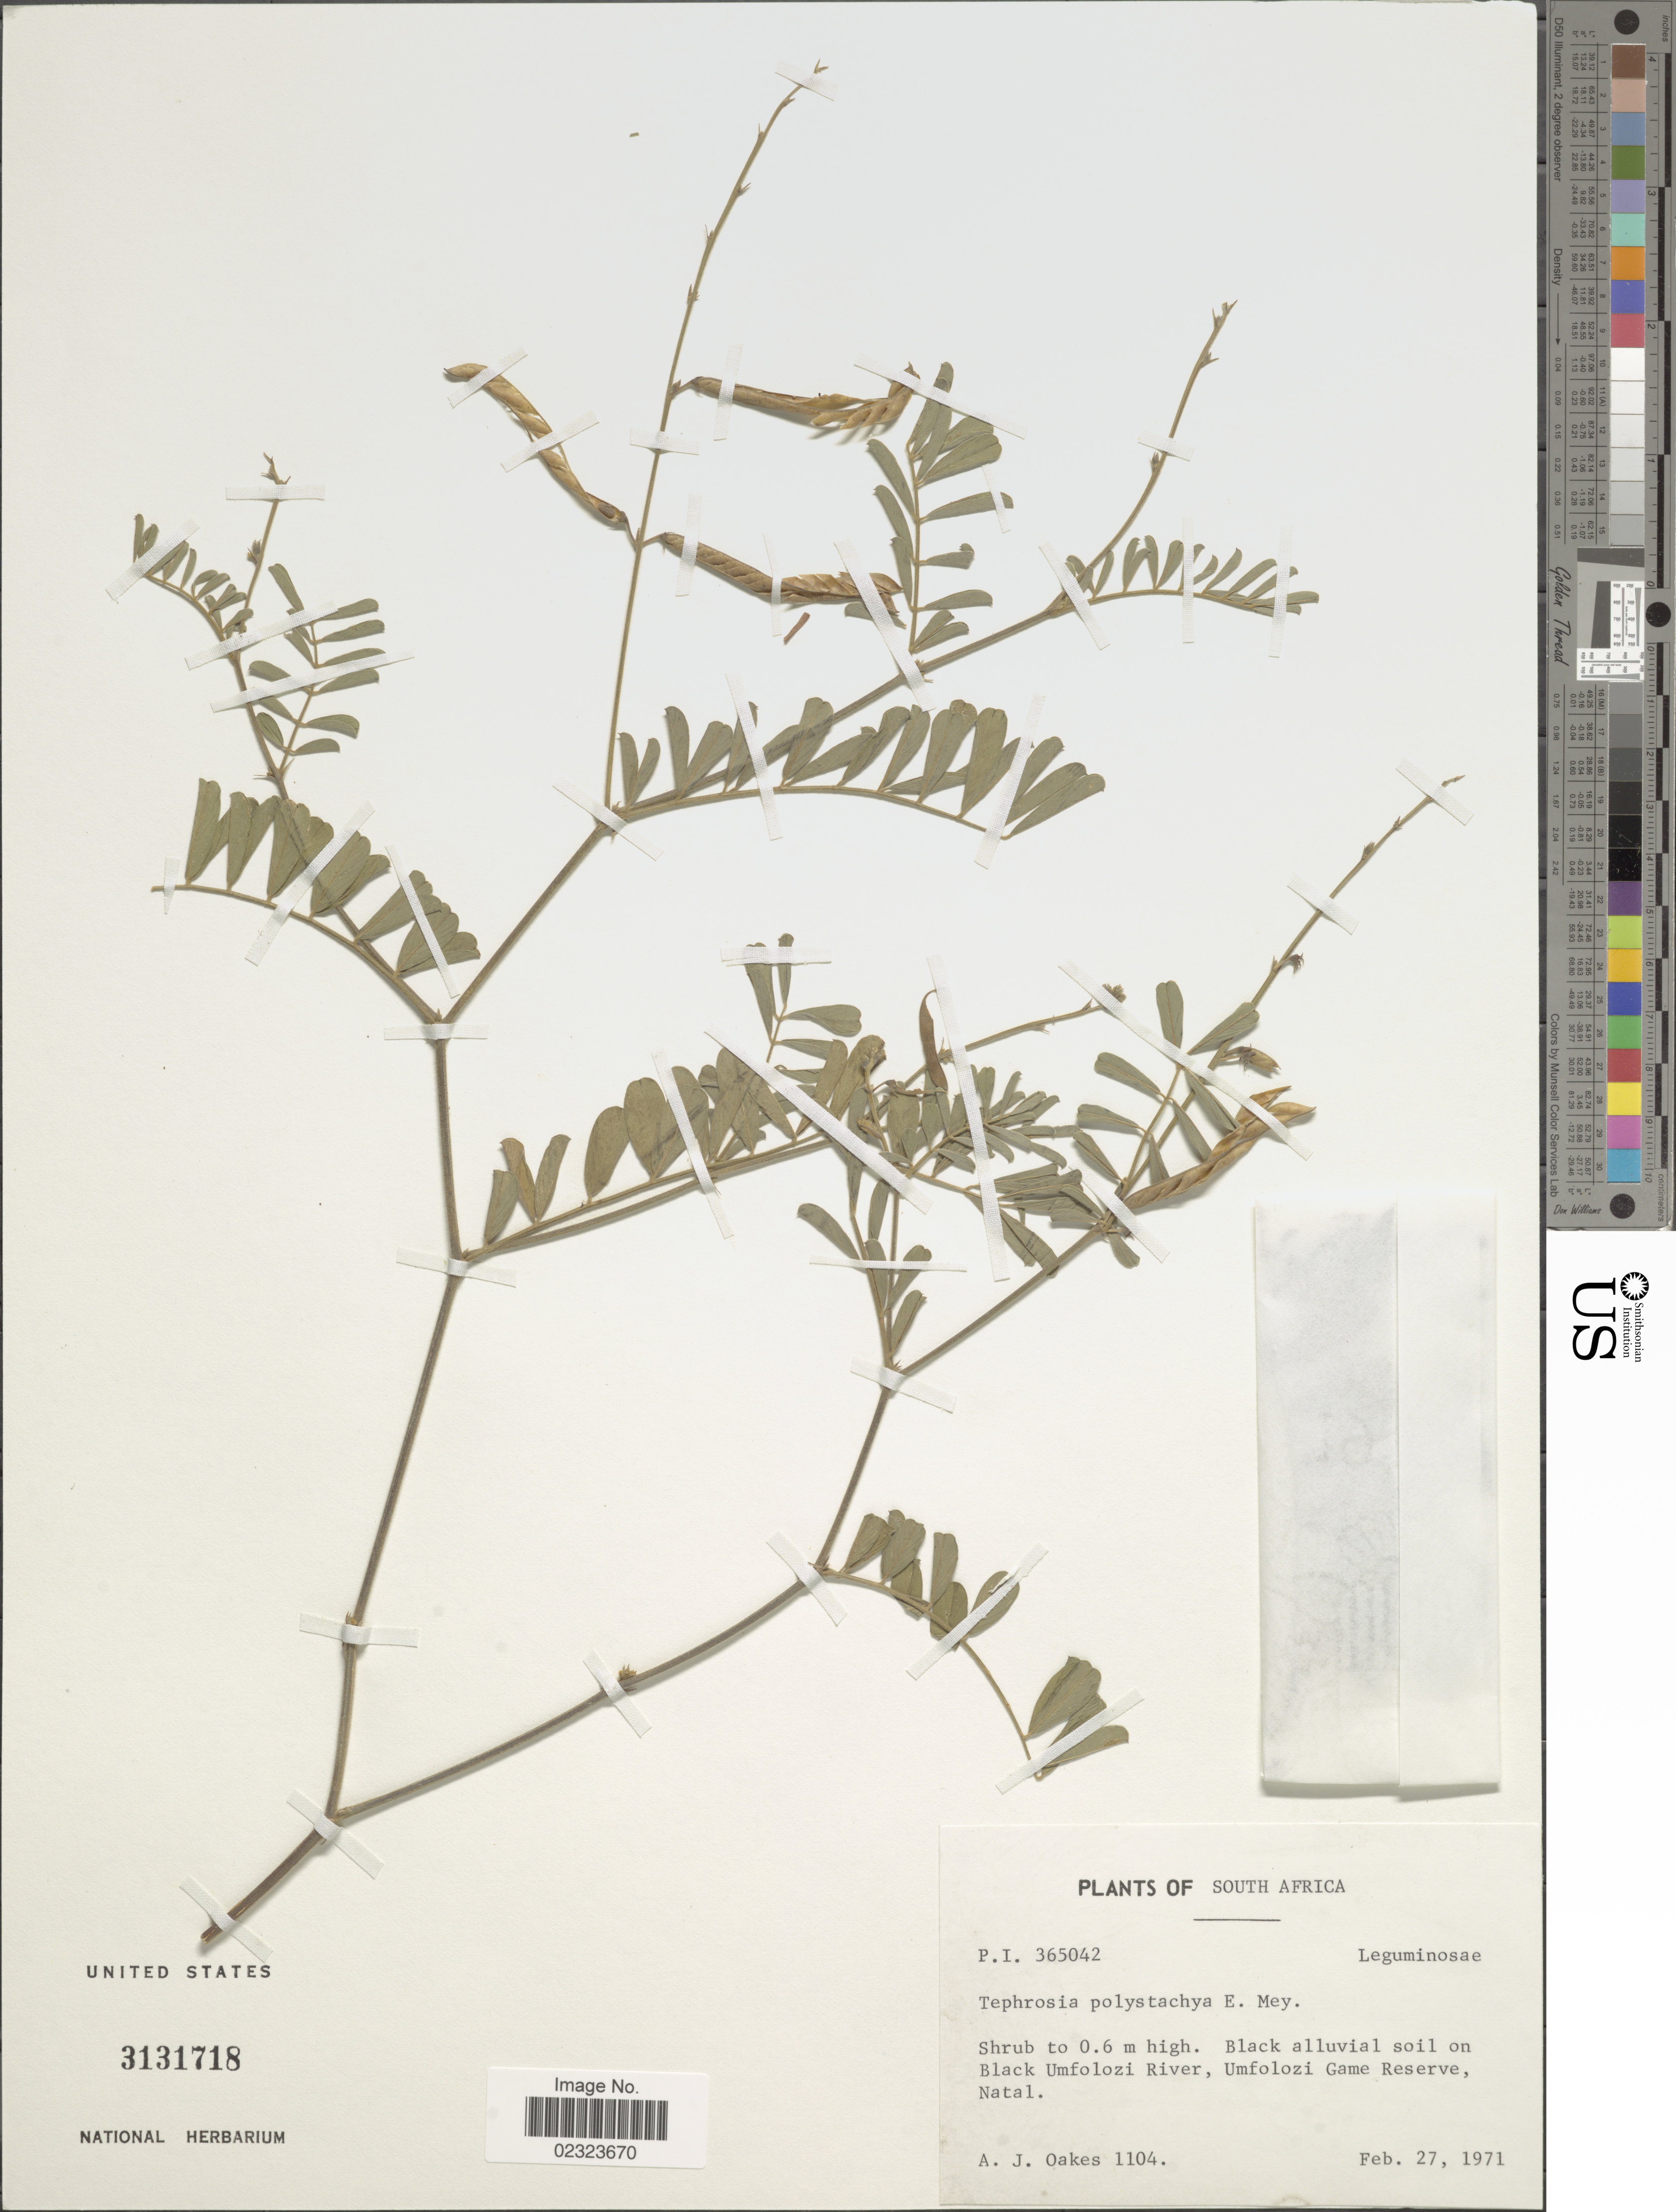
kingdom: Plantae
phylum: Tracheophyta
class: Magnoliopsida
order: Fabales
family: Fabaceae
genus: Tephrosia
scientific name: Tephrosia polystachya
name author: E. Mey.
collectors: A. Oakes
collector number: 1104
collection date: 1971-02-27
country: South Africa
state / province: KwaZulu-Natal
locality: Black alluvial soil on Black Umfolozi River, Umfolozi Game Reserve, Natal.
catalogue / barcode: US 3131718